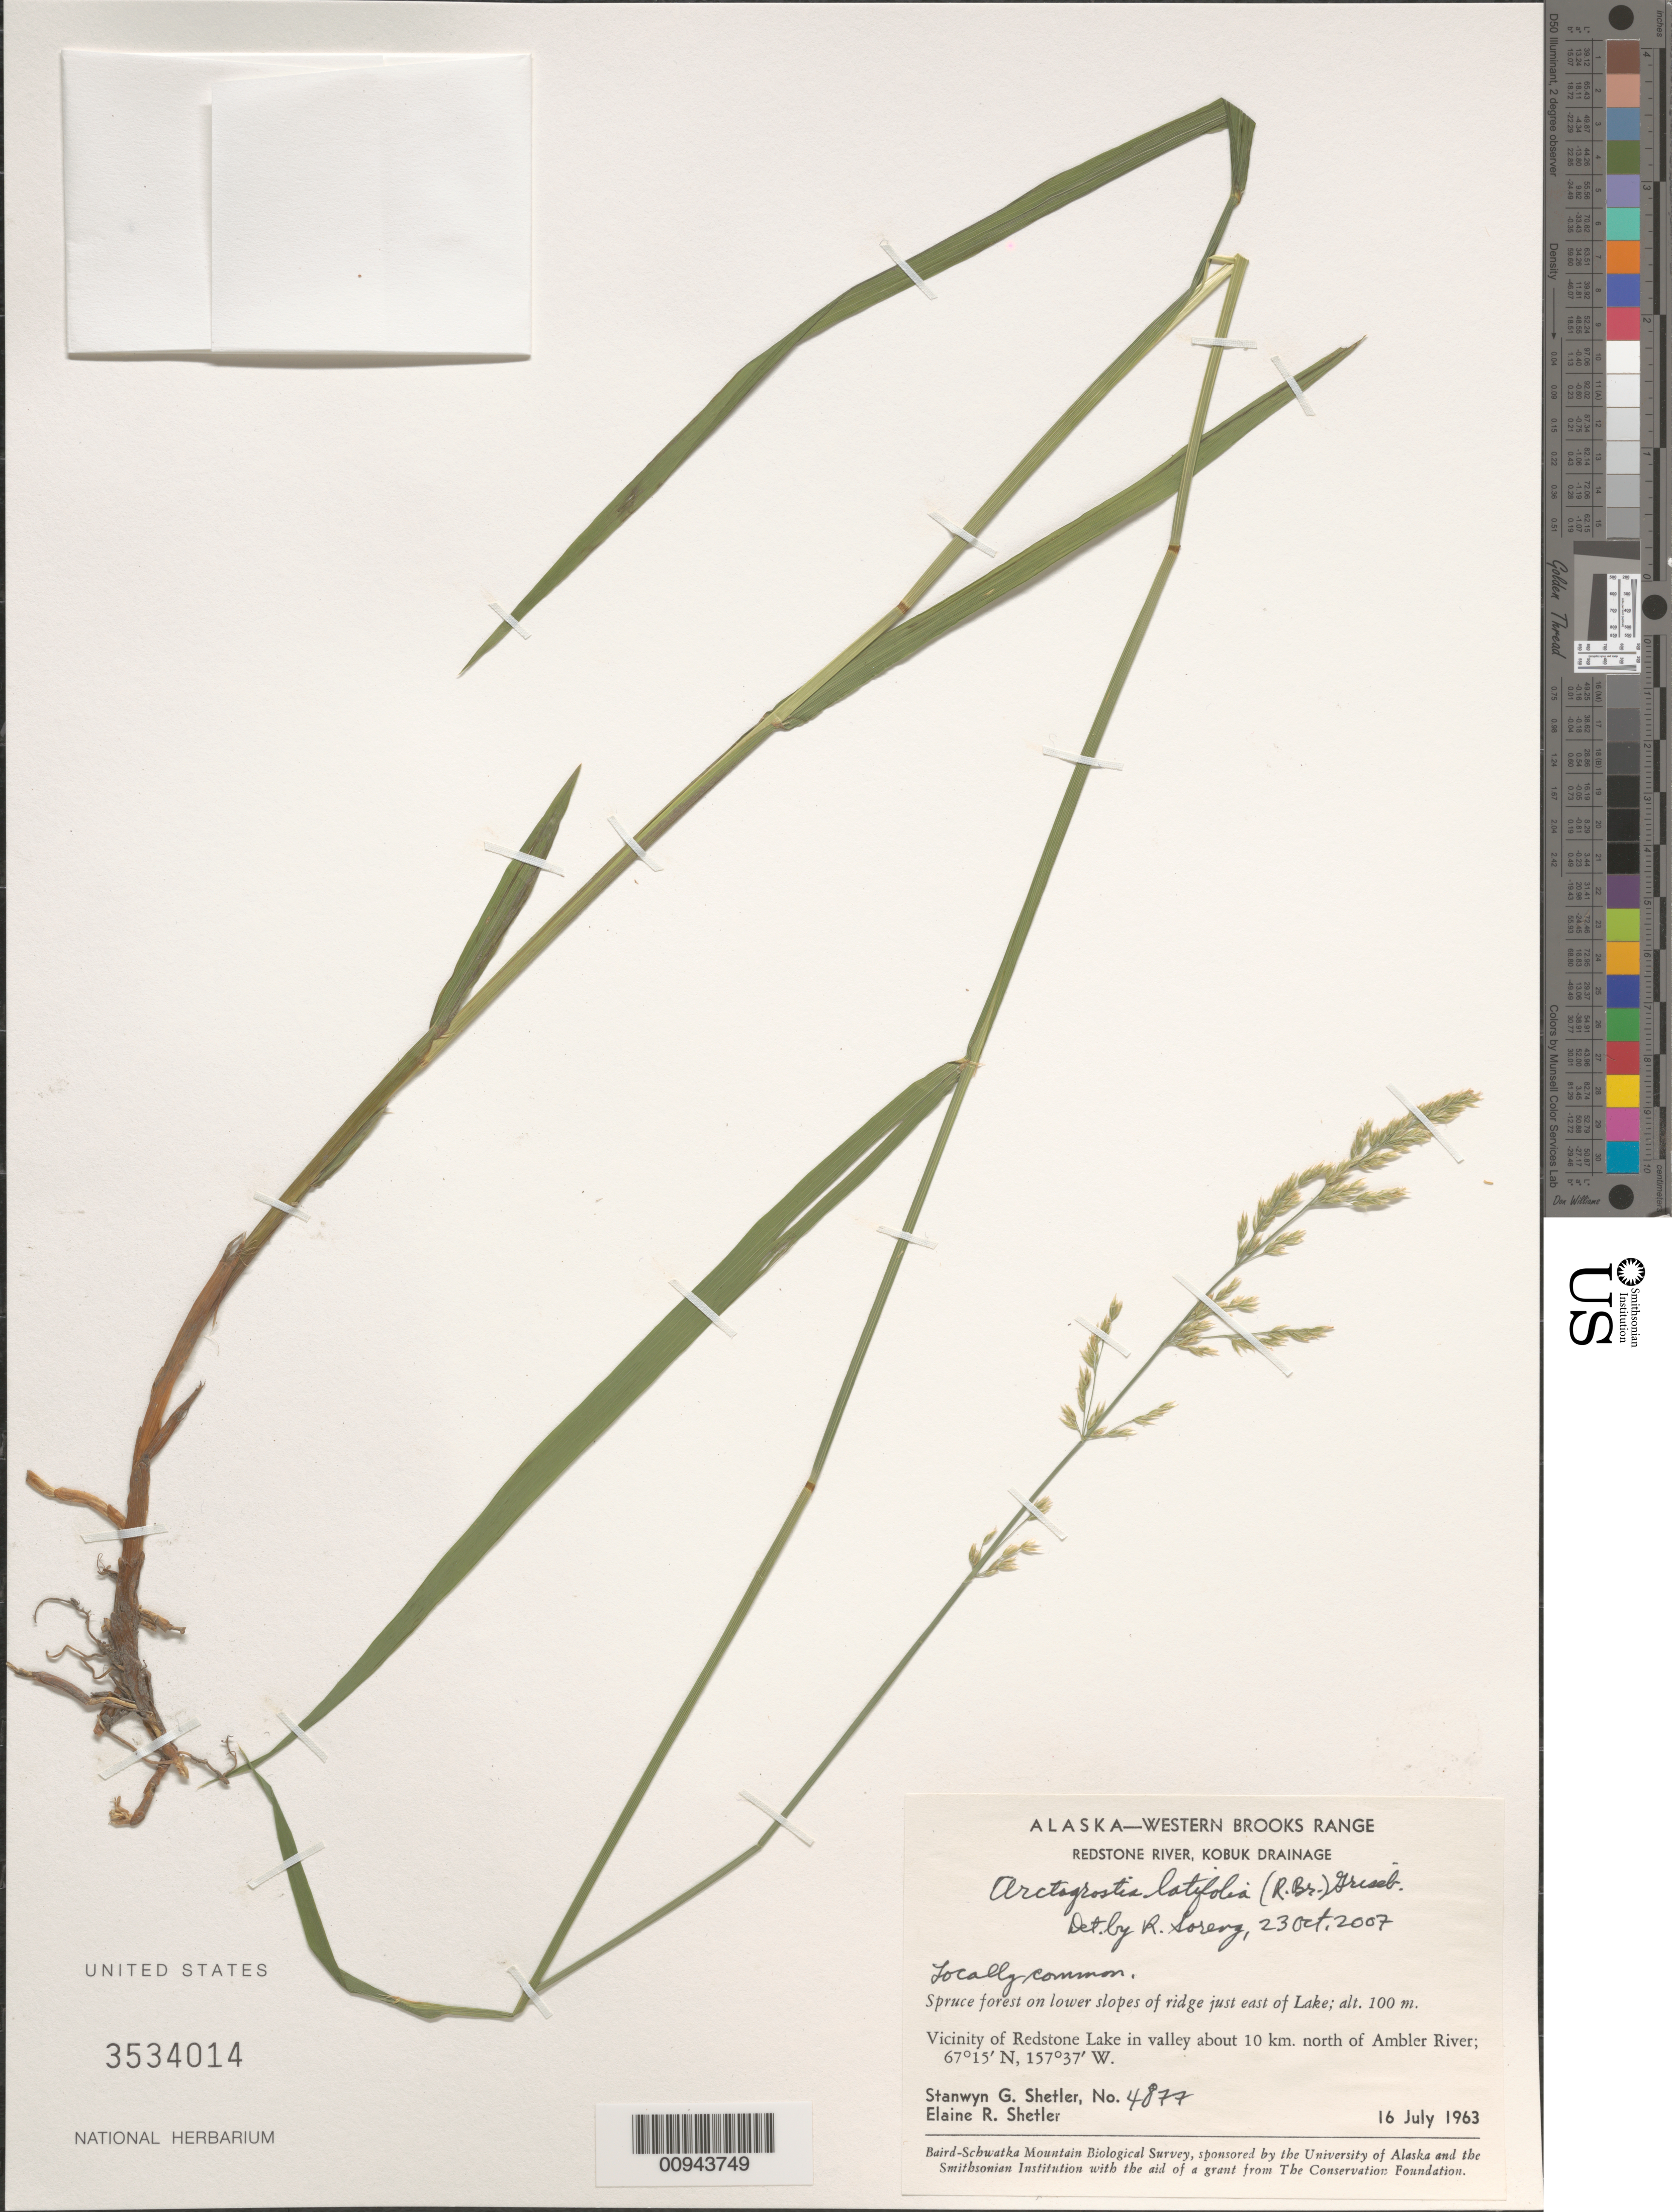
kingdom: Plantae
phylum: Tracheophyta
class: Liliopsida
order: Poales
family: Poaceae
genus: Arctagrostis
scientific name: Arctagrostis latifolia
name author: (R. Br.) Griseb.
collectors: S. Shetler & E. R. Shetler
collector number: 4877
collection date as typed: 16 Jul 1963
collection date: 1963-07-16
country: United States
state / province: Alaska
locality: Vicinity of Redstone Lake in valley about 10 km. north of Ambler River. Western Brooks Range, Redstone River, Kobuk Drainage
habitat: Spruce forest on lower slopes of ridge just east of Lake.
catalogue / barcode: US 3534014